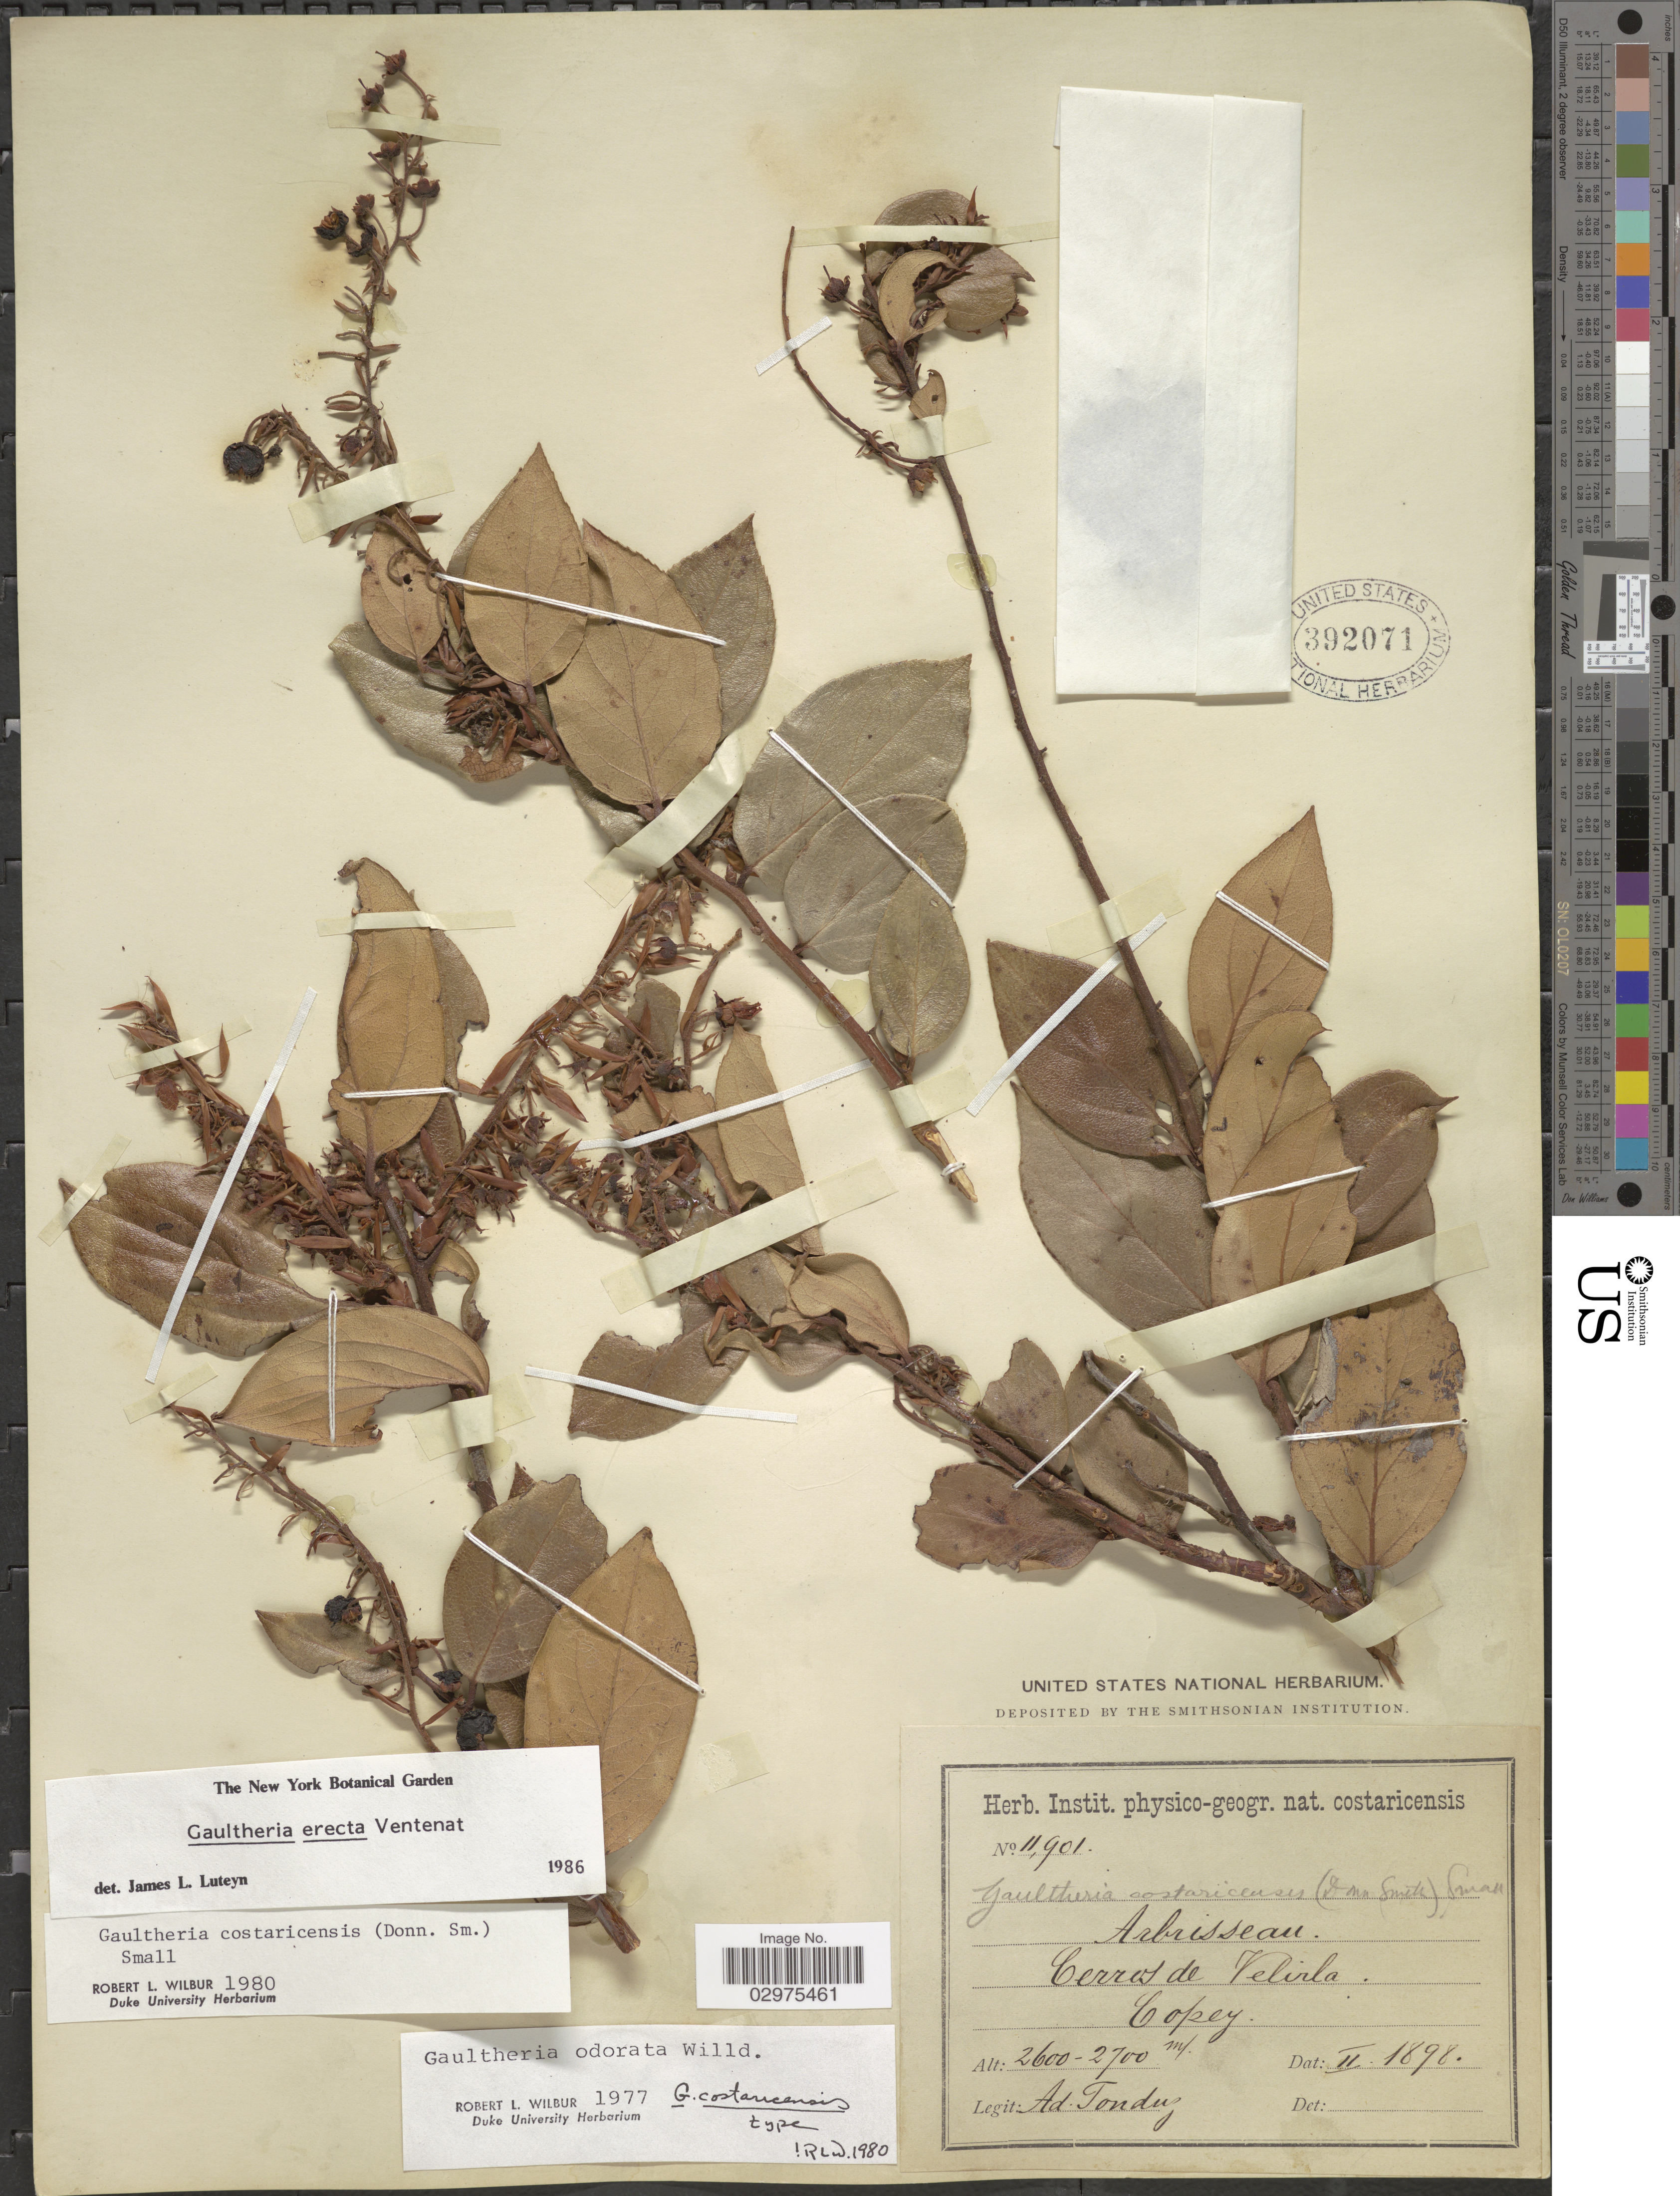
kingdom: Plantae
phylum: Tracheophyta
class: Magnoliopsida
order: Ericales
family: Ericaceae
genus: Gaultheria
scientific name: Gaultheria erecta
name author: Vent.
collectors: A. Tonduz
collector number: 11901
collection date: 1898-02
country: Costa Rica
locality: Cerros de Velirla. Copey.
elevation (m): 2600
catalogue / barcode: US 392071